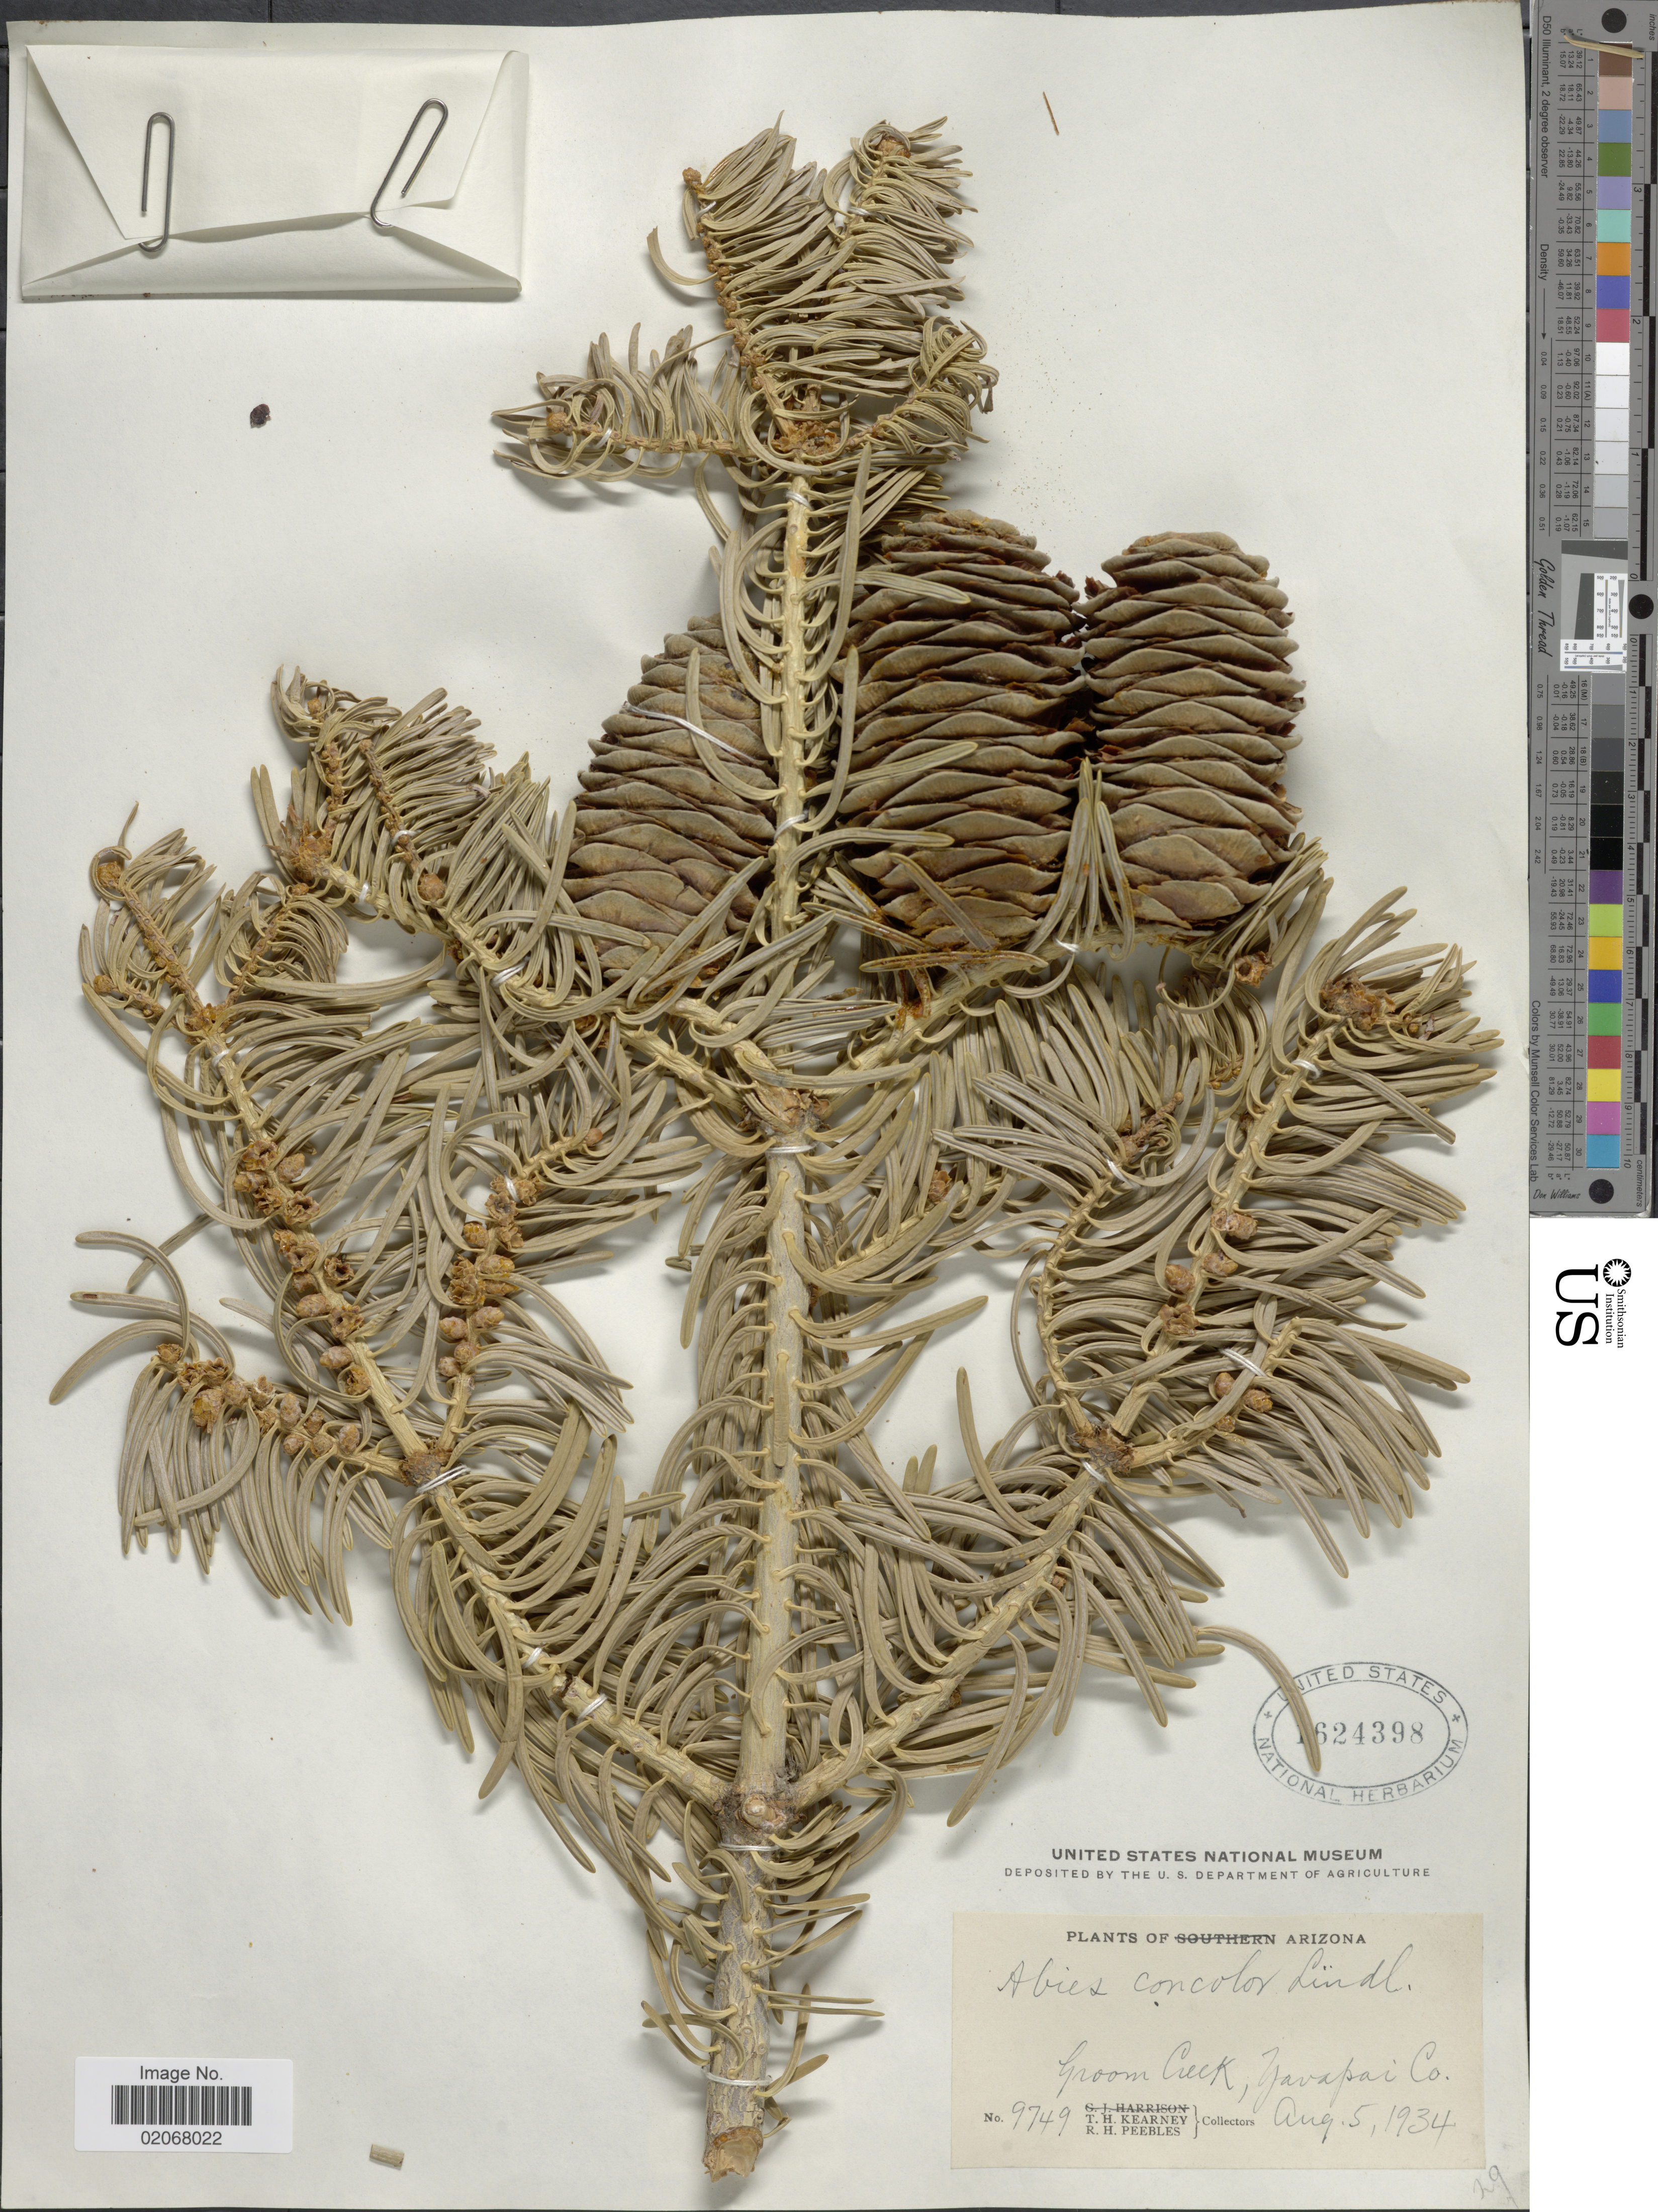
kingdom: Plantae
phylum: Tracheophyta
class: Pinopsida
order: Pinales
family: Pinaceae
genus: Abies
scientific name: Abies concolor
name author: (Gordon & Glend.) Lindl. ex Hildebr.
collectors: T. H. Kearney & R. H. Peebles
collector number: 9749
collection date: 1934-08-05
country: United States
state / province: Arizona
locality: Groom Creek, Yavapai Co.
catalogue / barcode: US 1624398